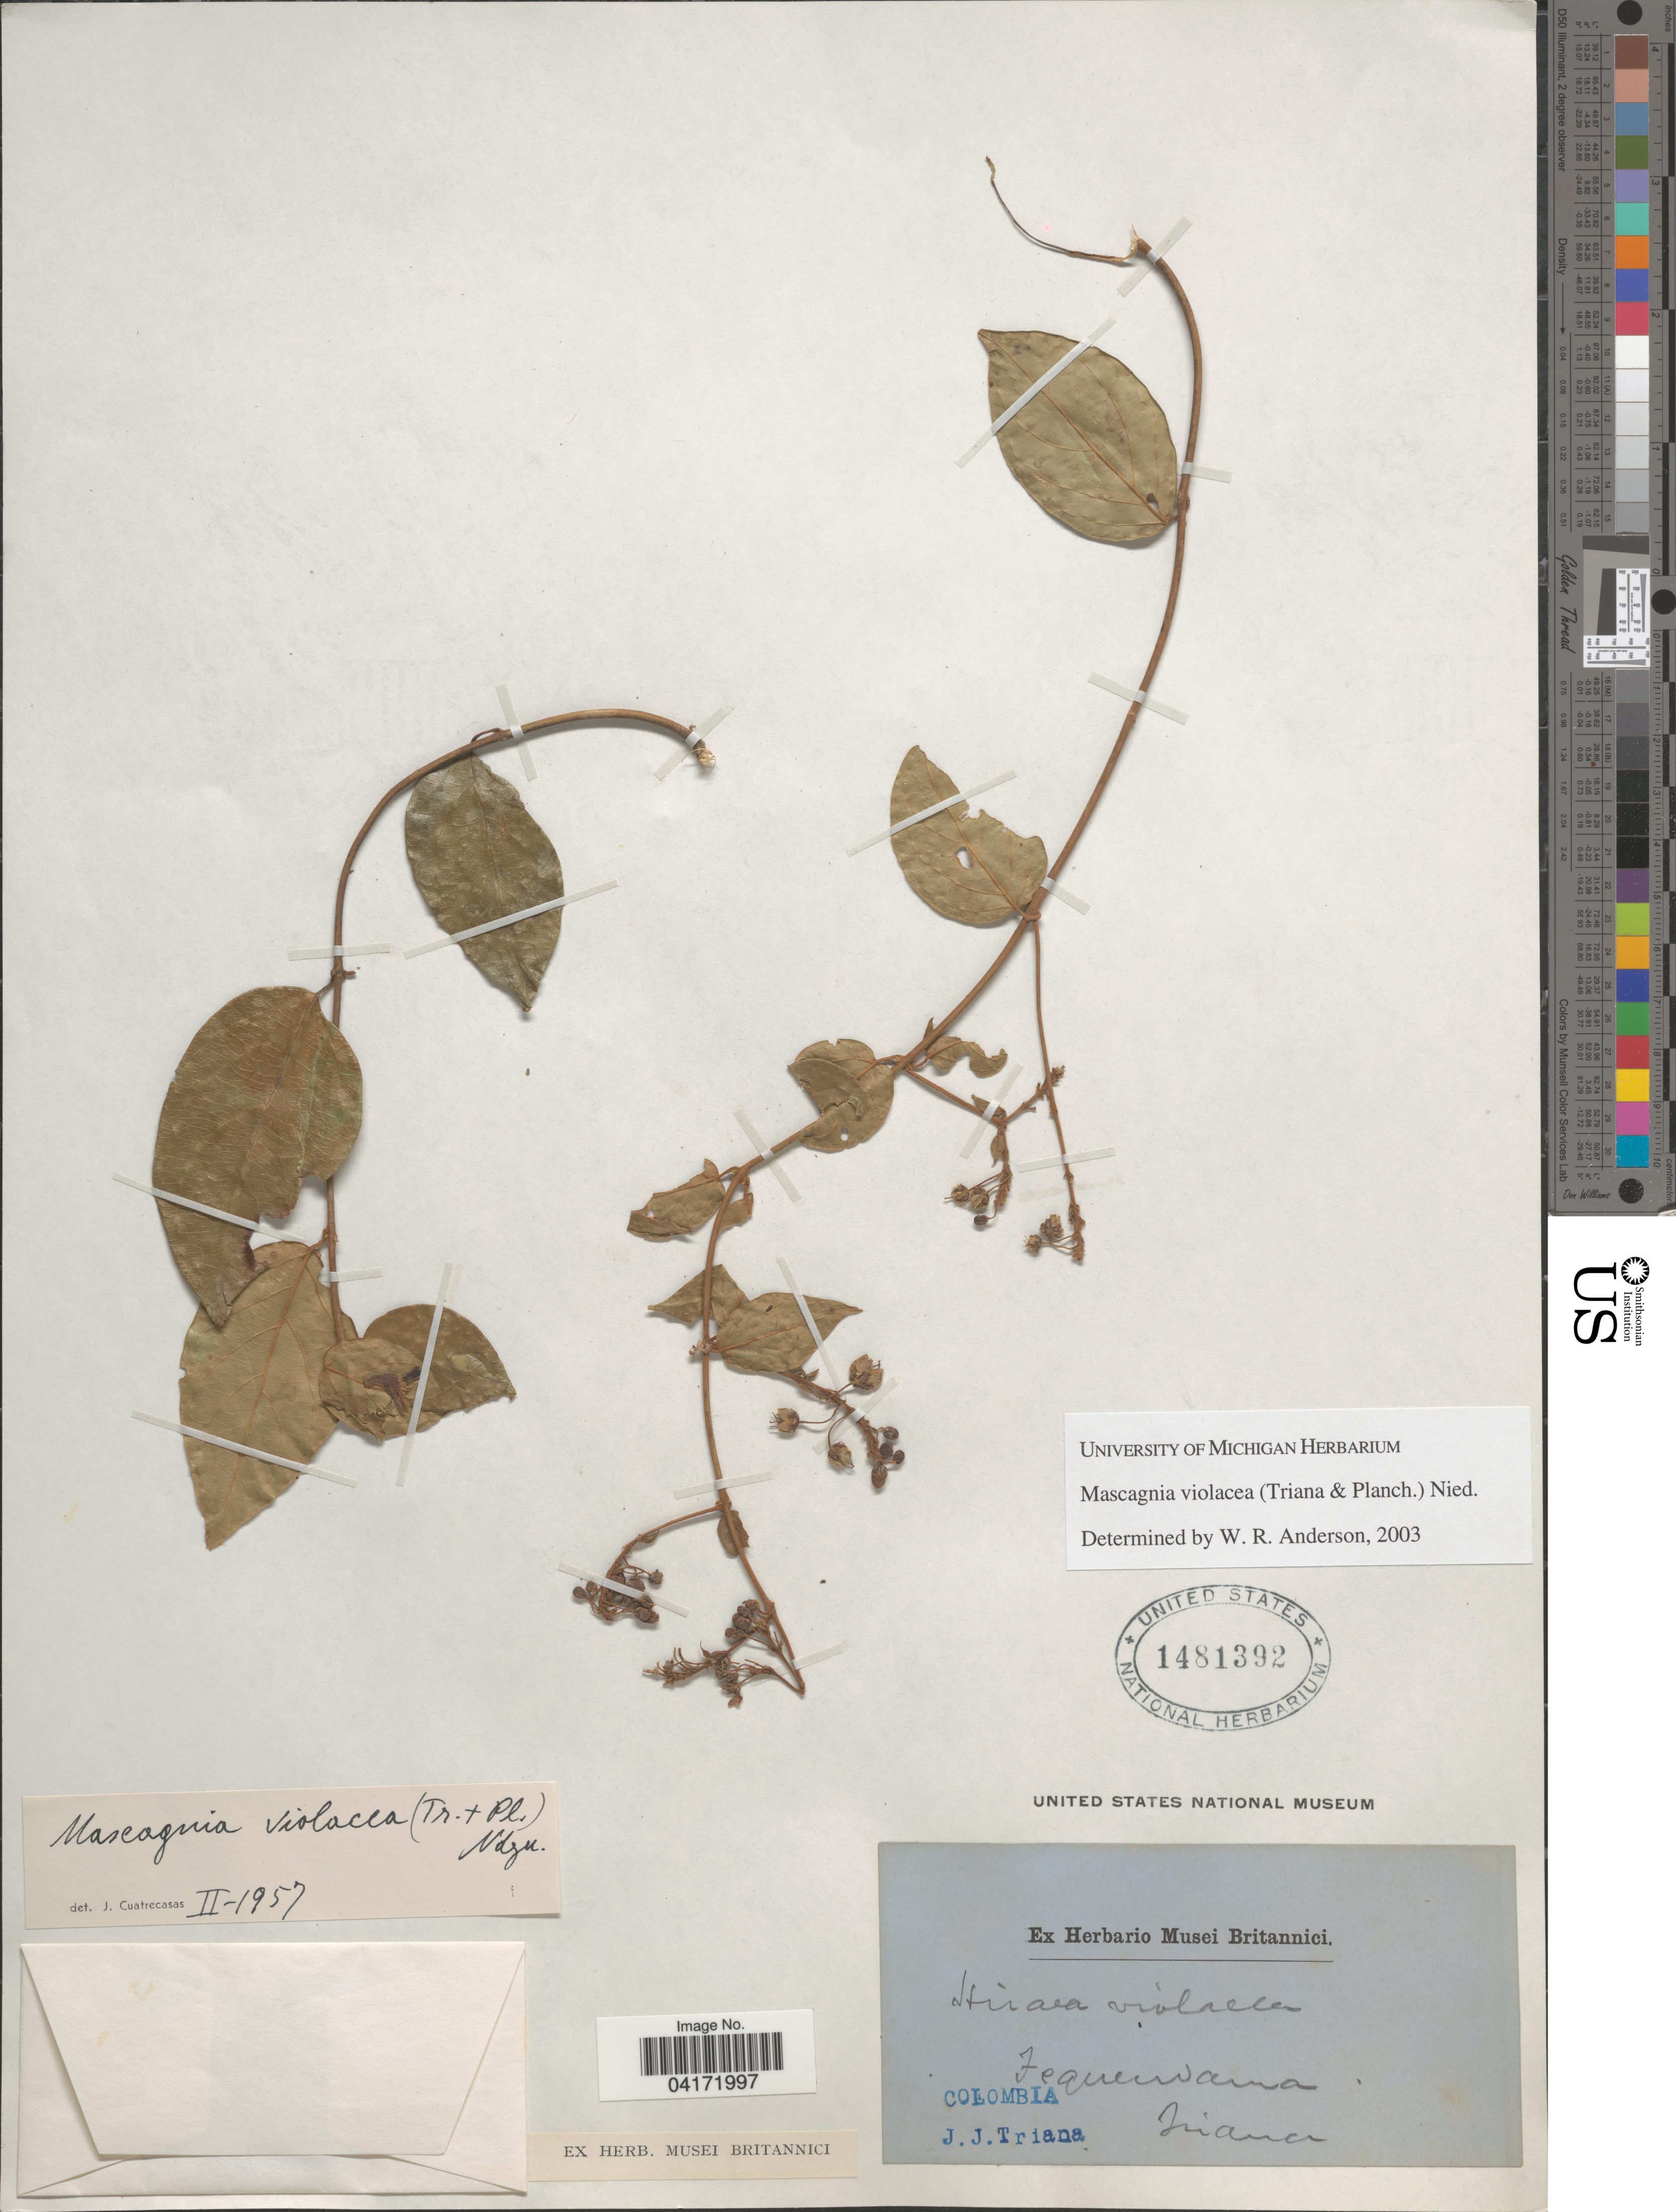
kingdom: Plantae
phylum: Tracheophyta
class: Magnoliopsida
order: Malpighiales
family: Malpighiaceae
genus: Mascagnia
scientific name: Mascagnia violacea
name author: (Triana & Planch.) Nied.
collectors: J. J. Triana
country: Colombia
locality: Tequendama.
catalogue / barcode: US 1481392